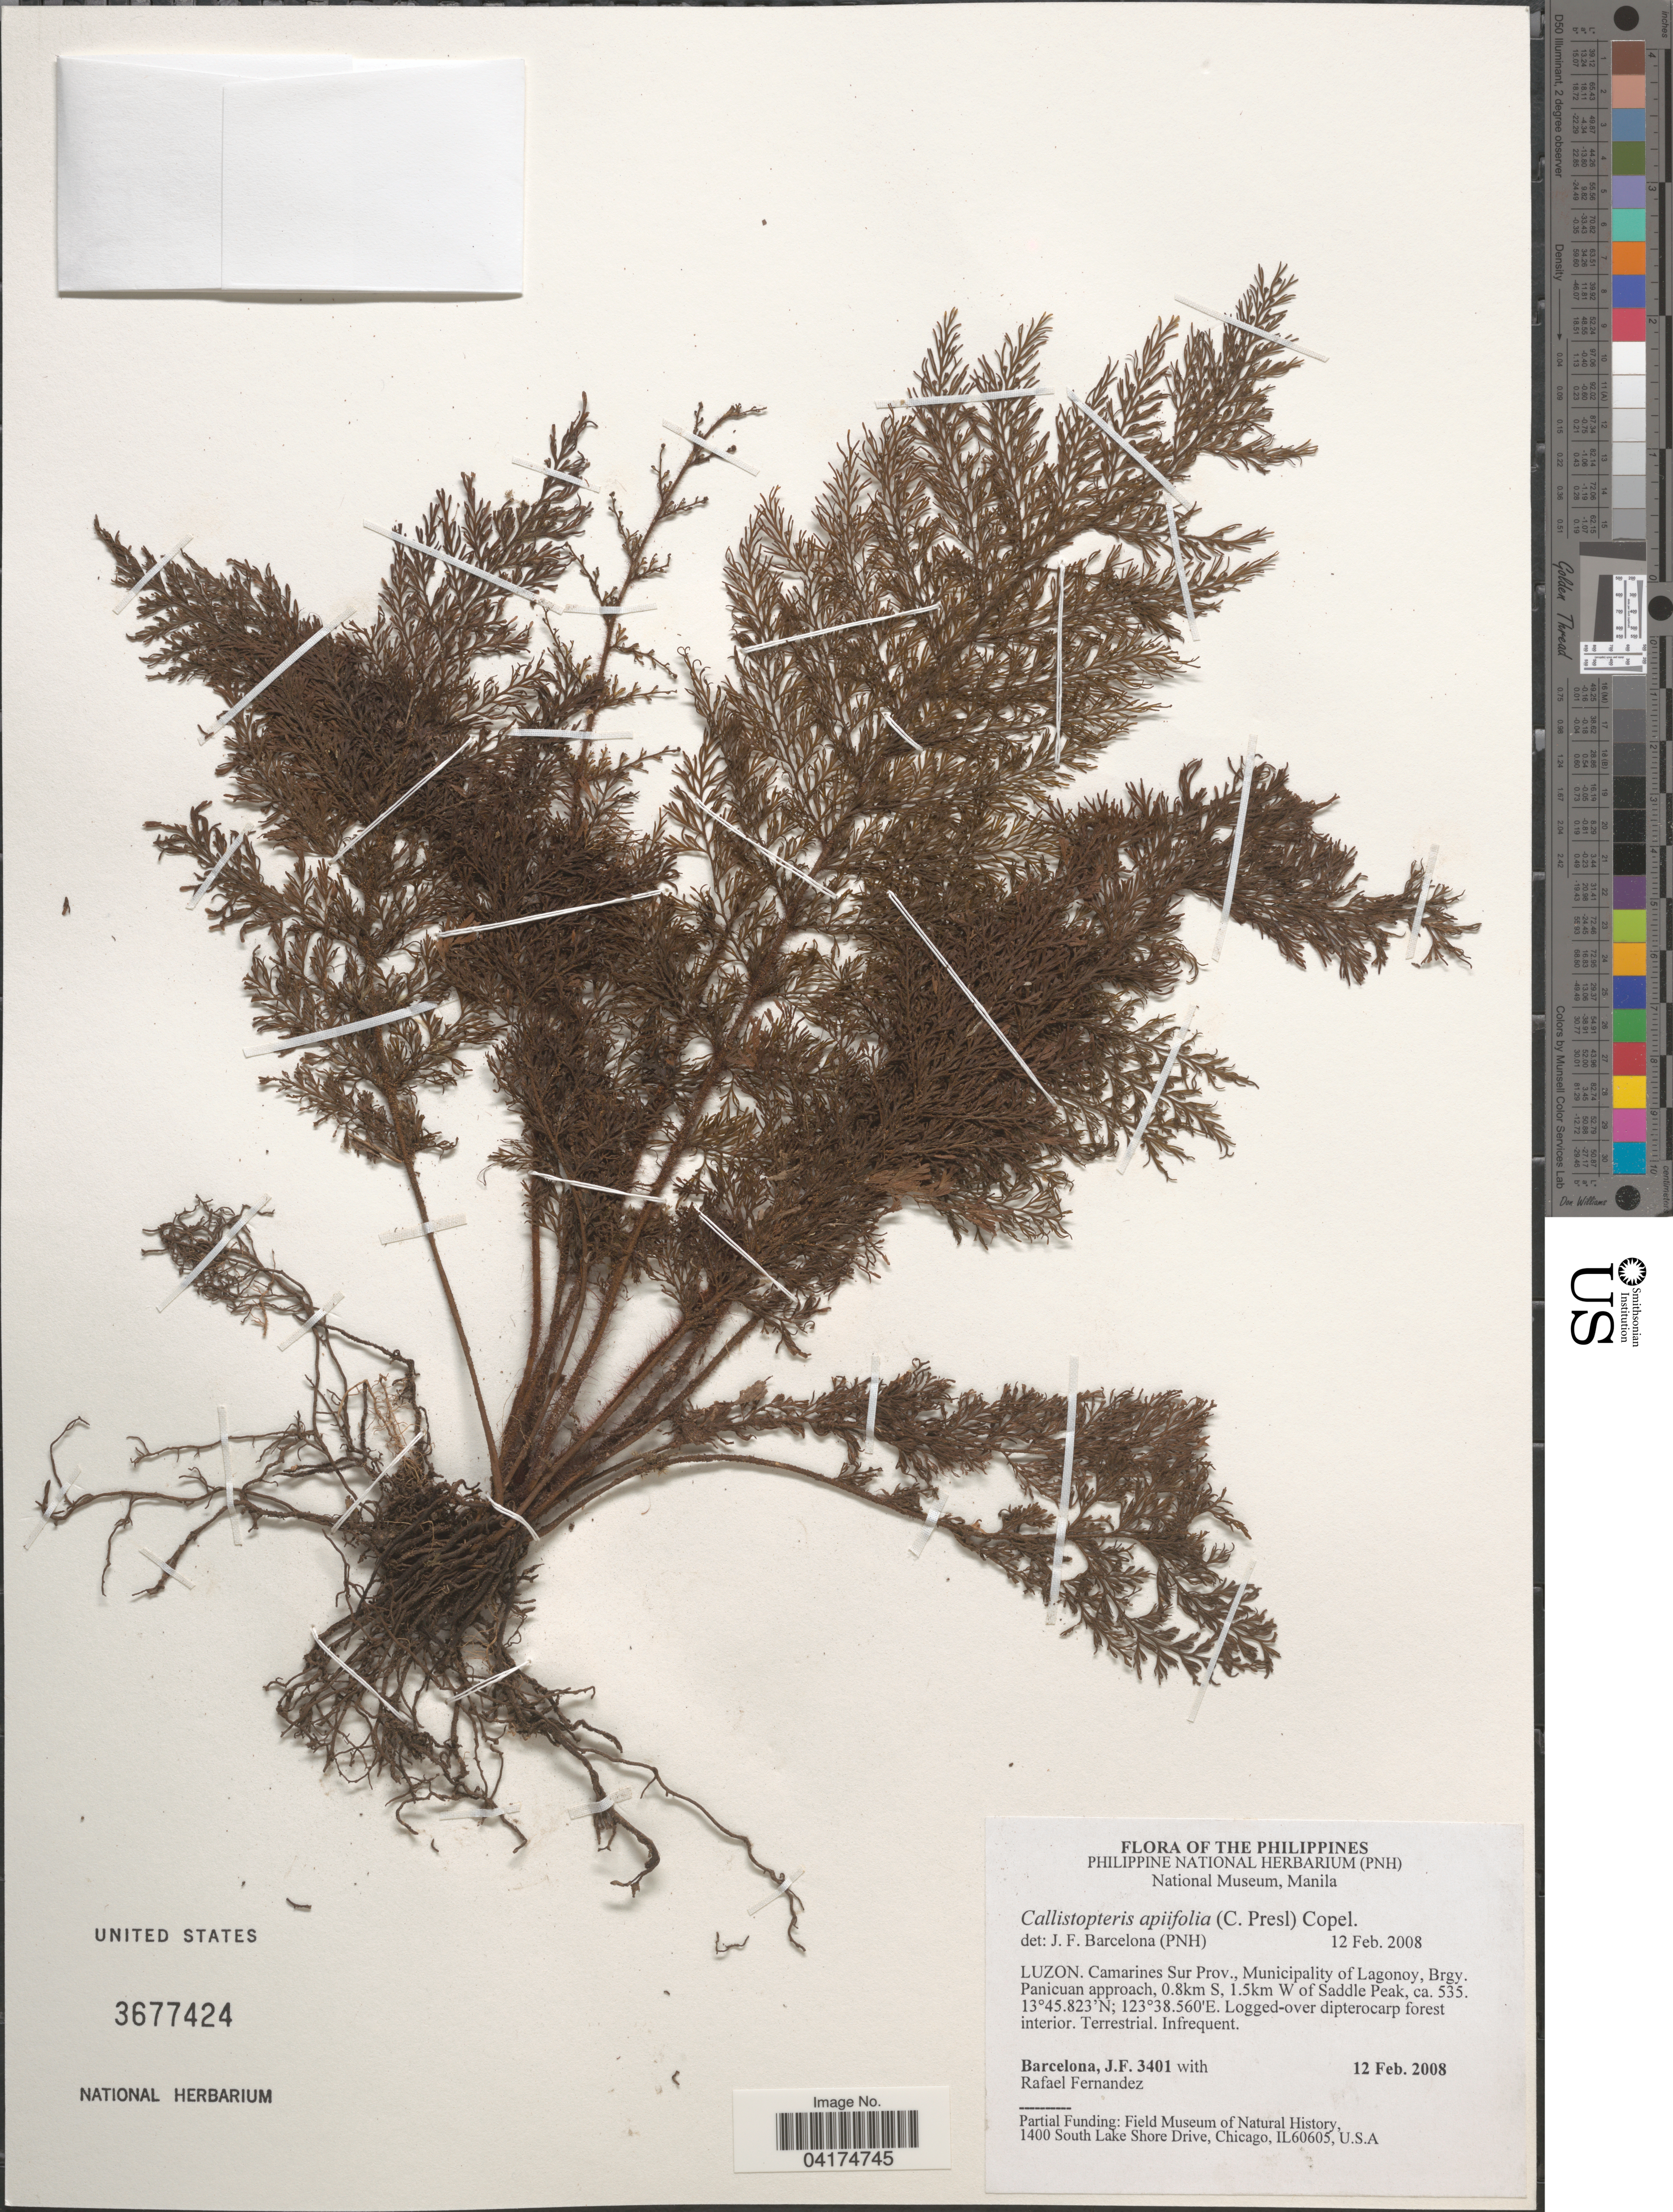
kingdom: Plantae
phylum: Tracheophyta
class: Polypodiopsida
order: Hymenophyllales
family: Hymenophyllaceae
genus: Callistopteris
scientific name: Callistopteris apiifolia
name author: (C. Presl) Copel.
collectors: J. F. Barcelona & R. Fernandez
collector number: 3401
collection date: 2008-02-12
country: Philippines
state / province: Bicol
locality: Luzon. Camarines Sur Prov., Municipality of Lagonoy, Brgy. Panicuan approach, 0.8km S, 1.5km W of Saddle Peak.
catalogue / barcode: US 3677424